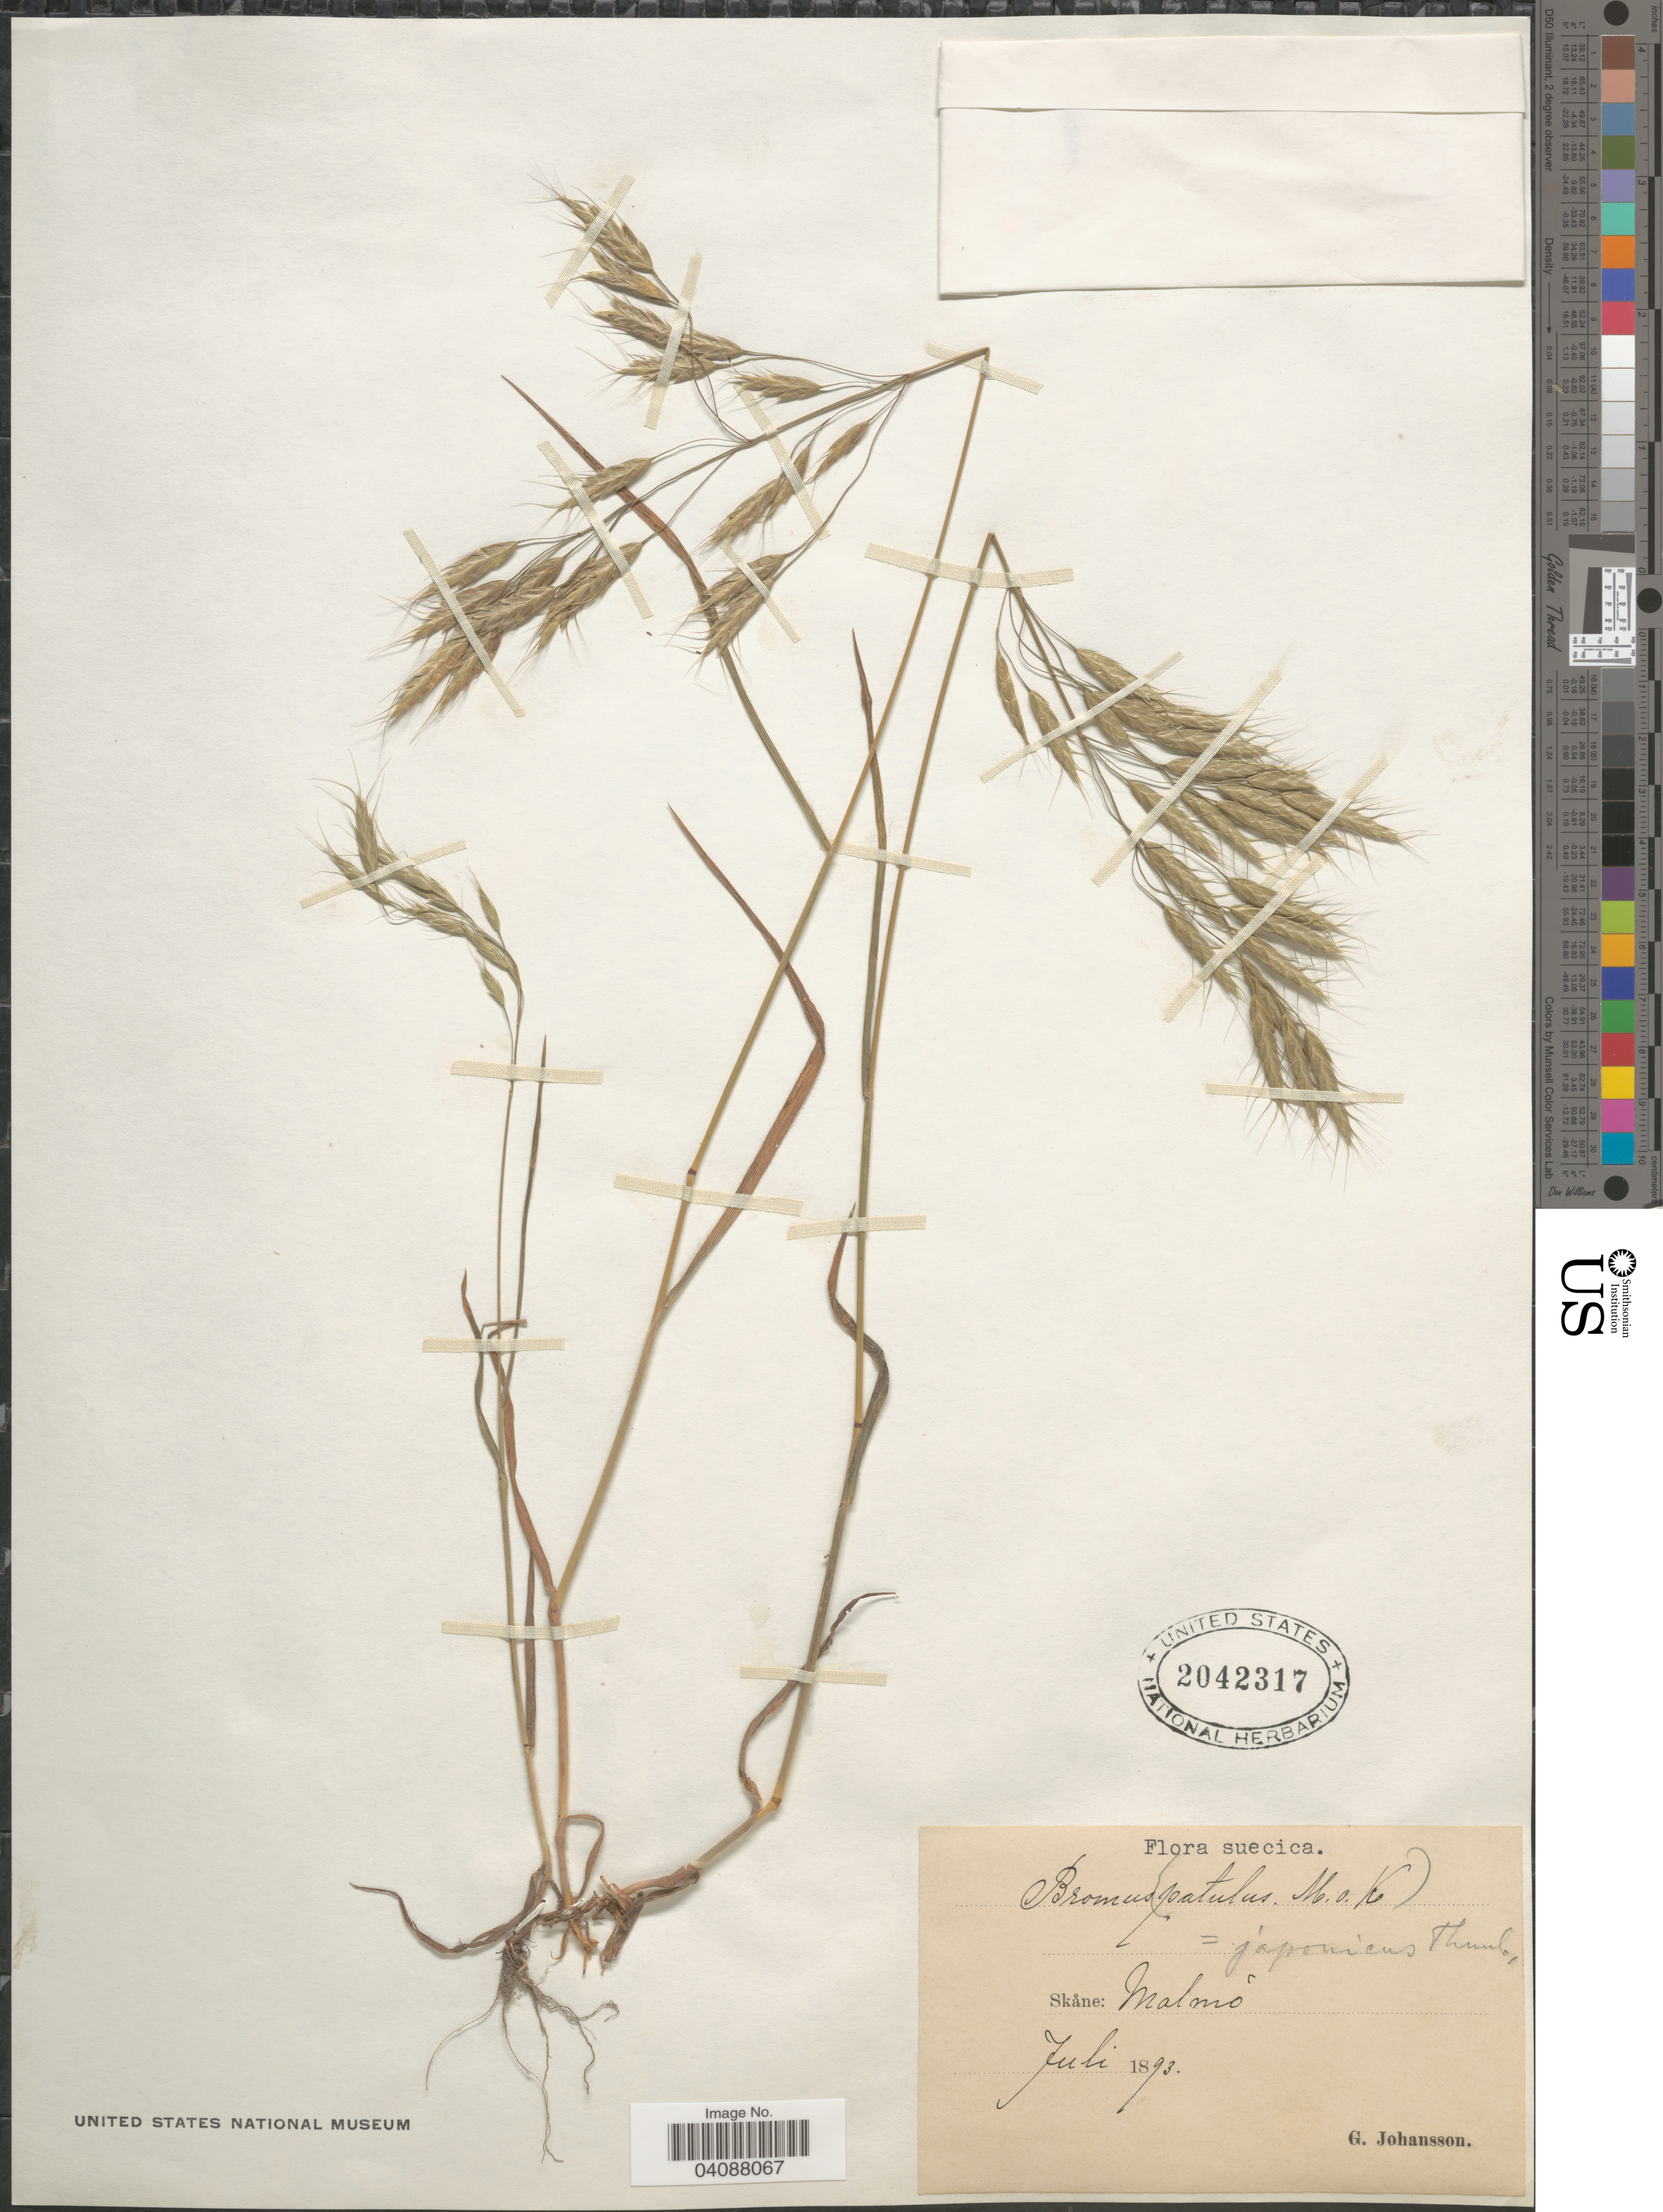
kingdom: Plantae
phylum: Tracheophyta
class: Liliopsida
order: Poales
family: Poaceae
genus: Bromus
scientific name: Bromus japonicus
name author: Houtt.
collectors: G. Johansson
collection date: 1893-07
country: Sweden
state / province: Skåne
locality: Suecica. Malmó.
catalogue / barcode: US 2042317